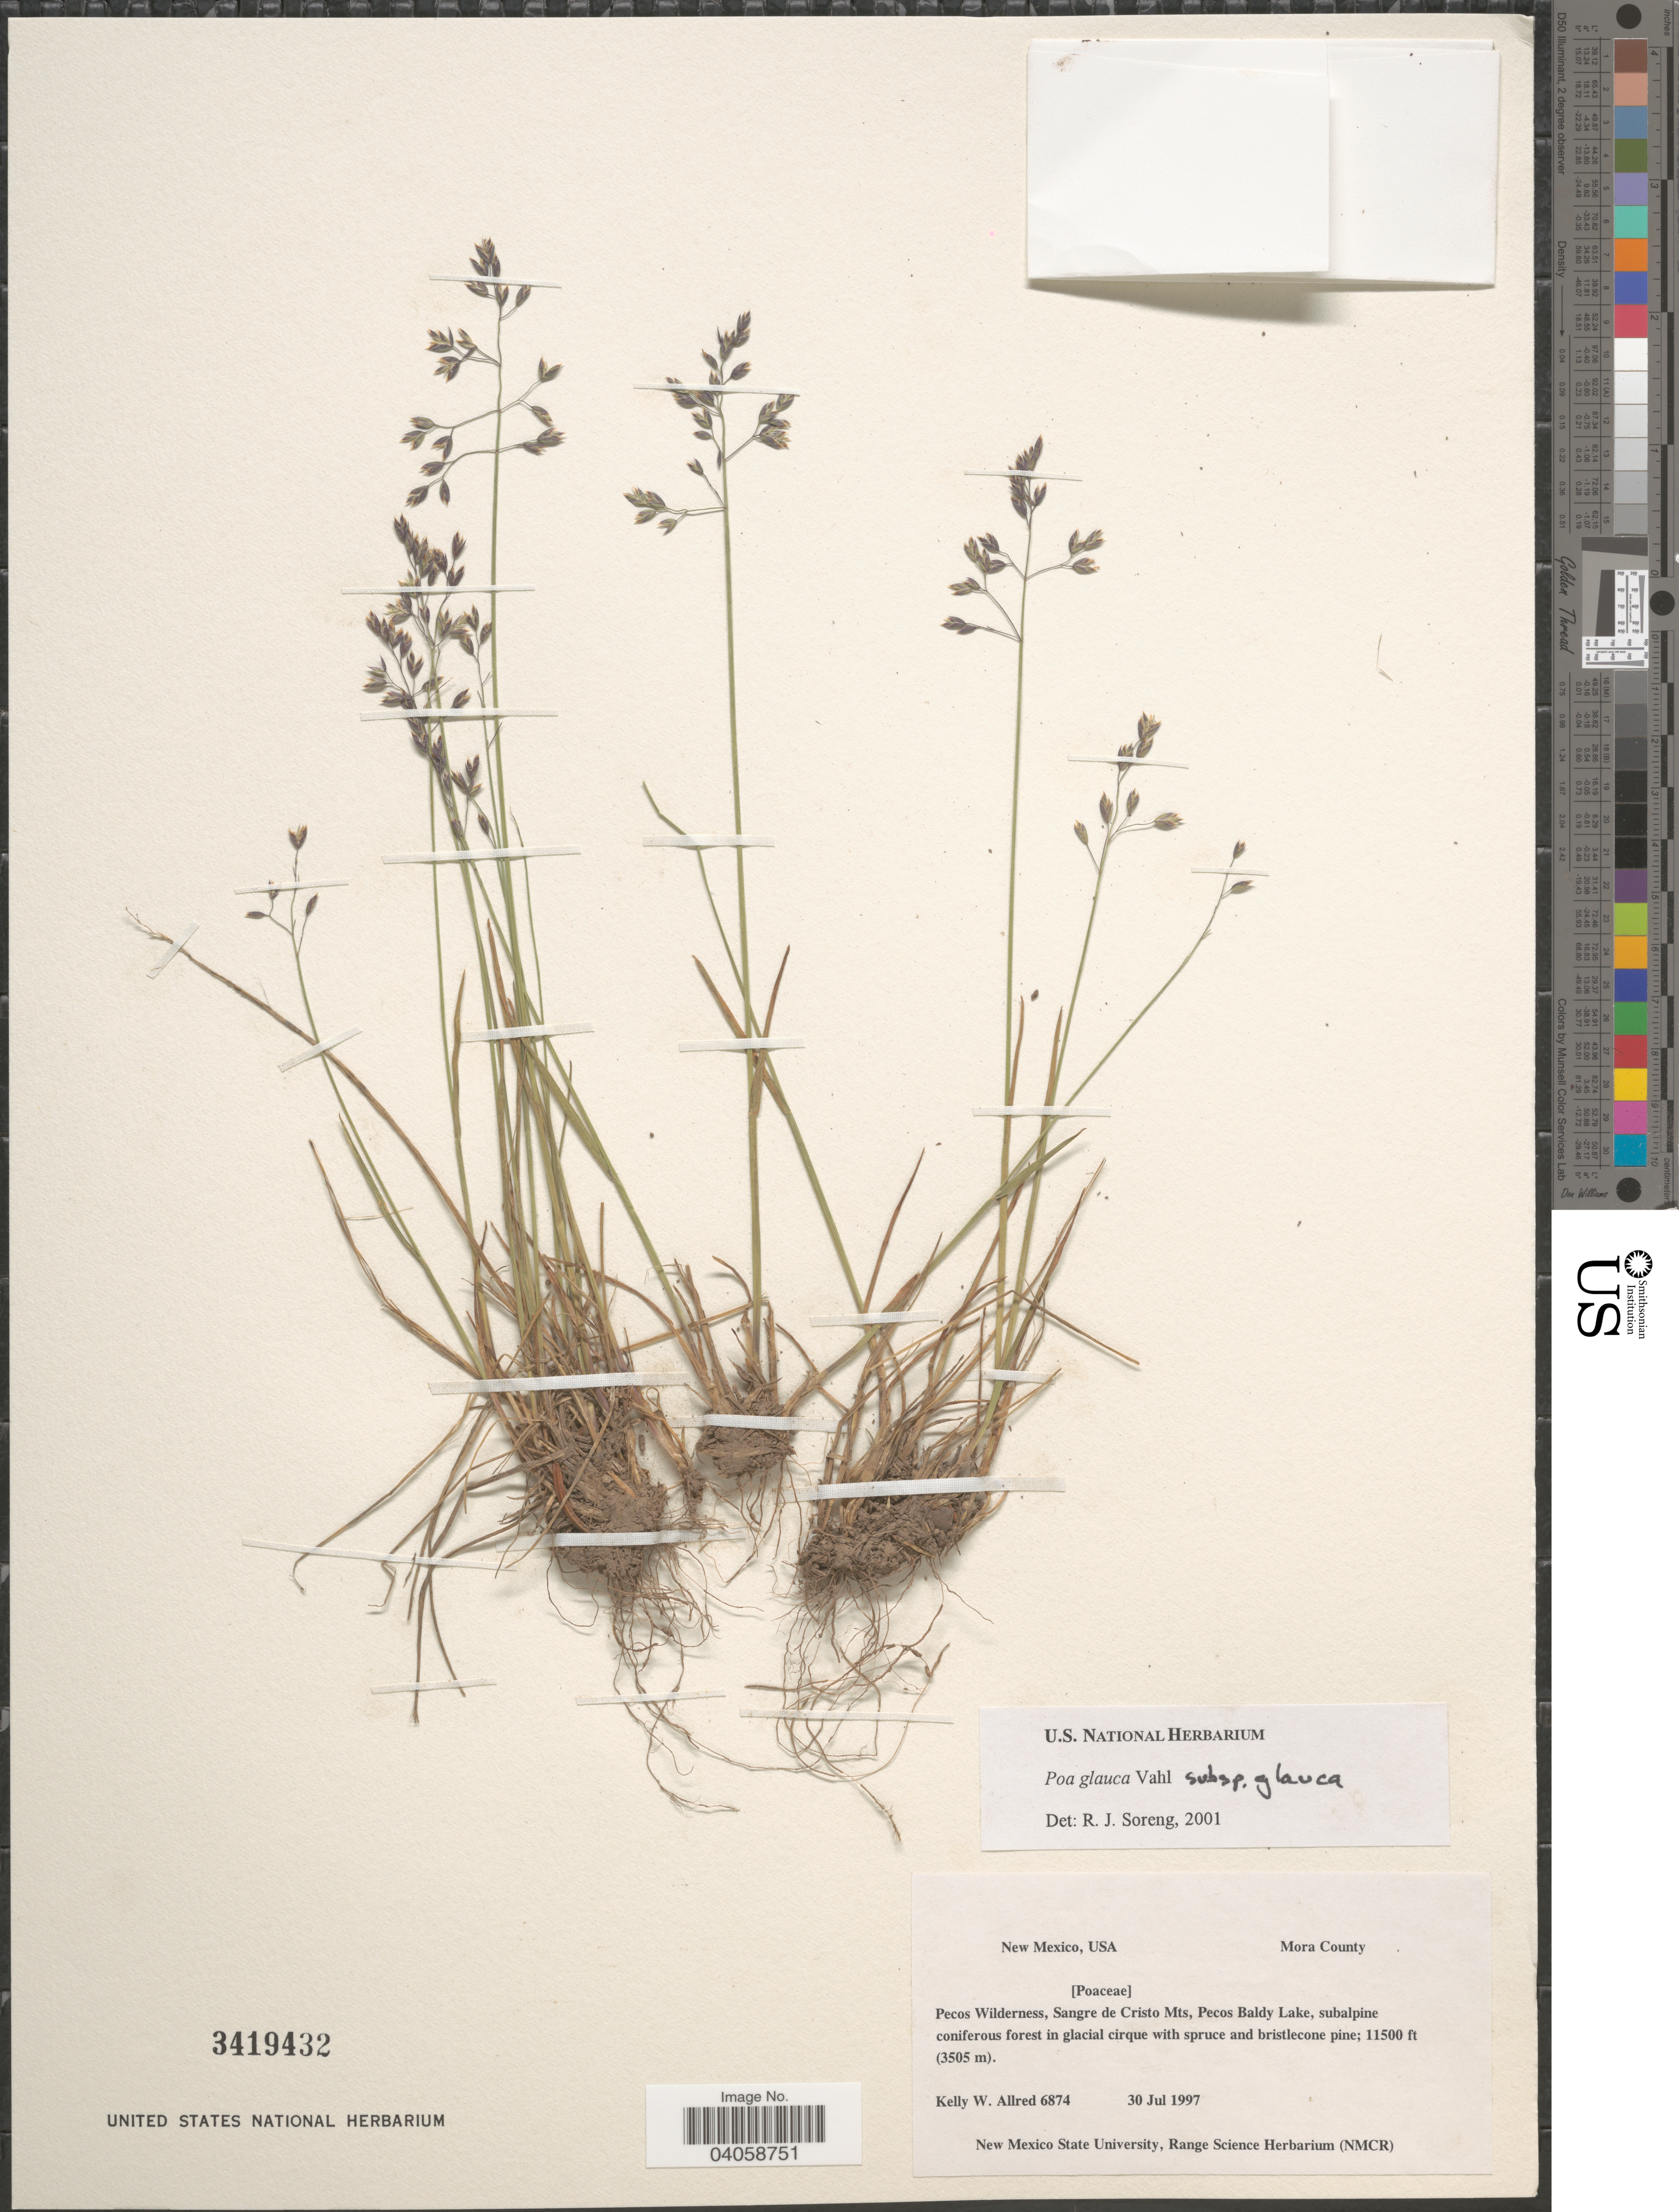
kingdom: Plantae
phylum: Tracheophyta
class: Liliopsida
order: Poales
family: Poaceae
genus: Poa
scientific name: Poa glauca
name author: Vahl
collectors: K. Allred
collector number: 6874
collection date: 1997-07-30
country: United States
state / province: New Mexico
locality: Mora County. Pecos Wilderness, Sangre de Cristo Mts, Pecos Baldy Lake.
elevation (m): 3505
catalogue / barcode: US 3419432